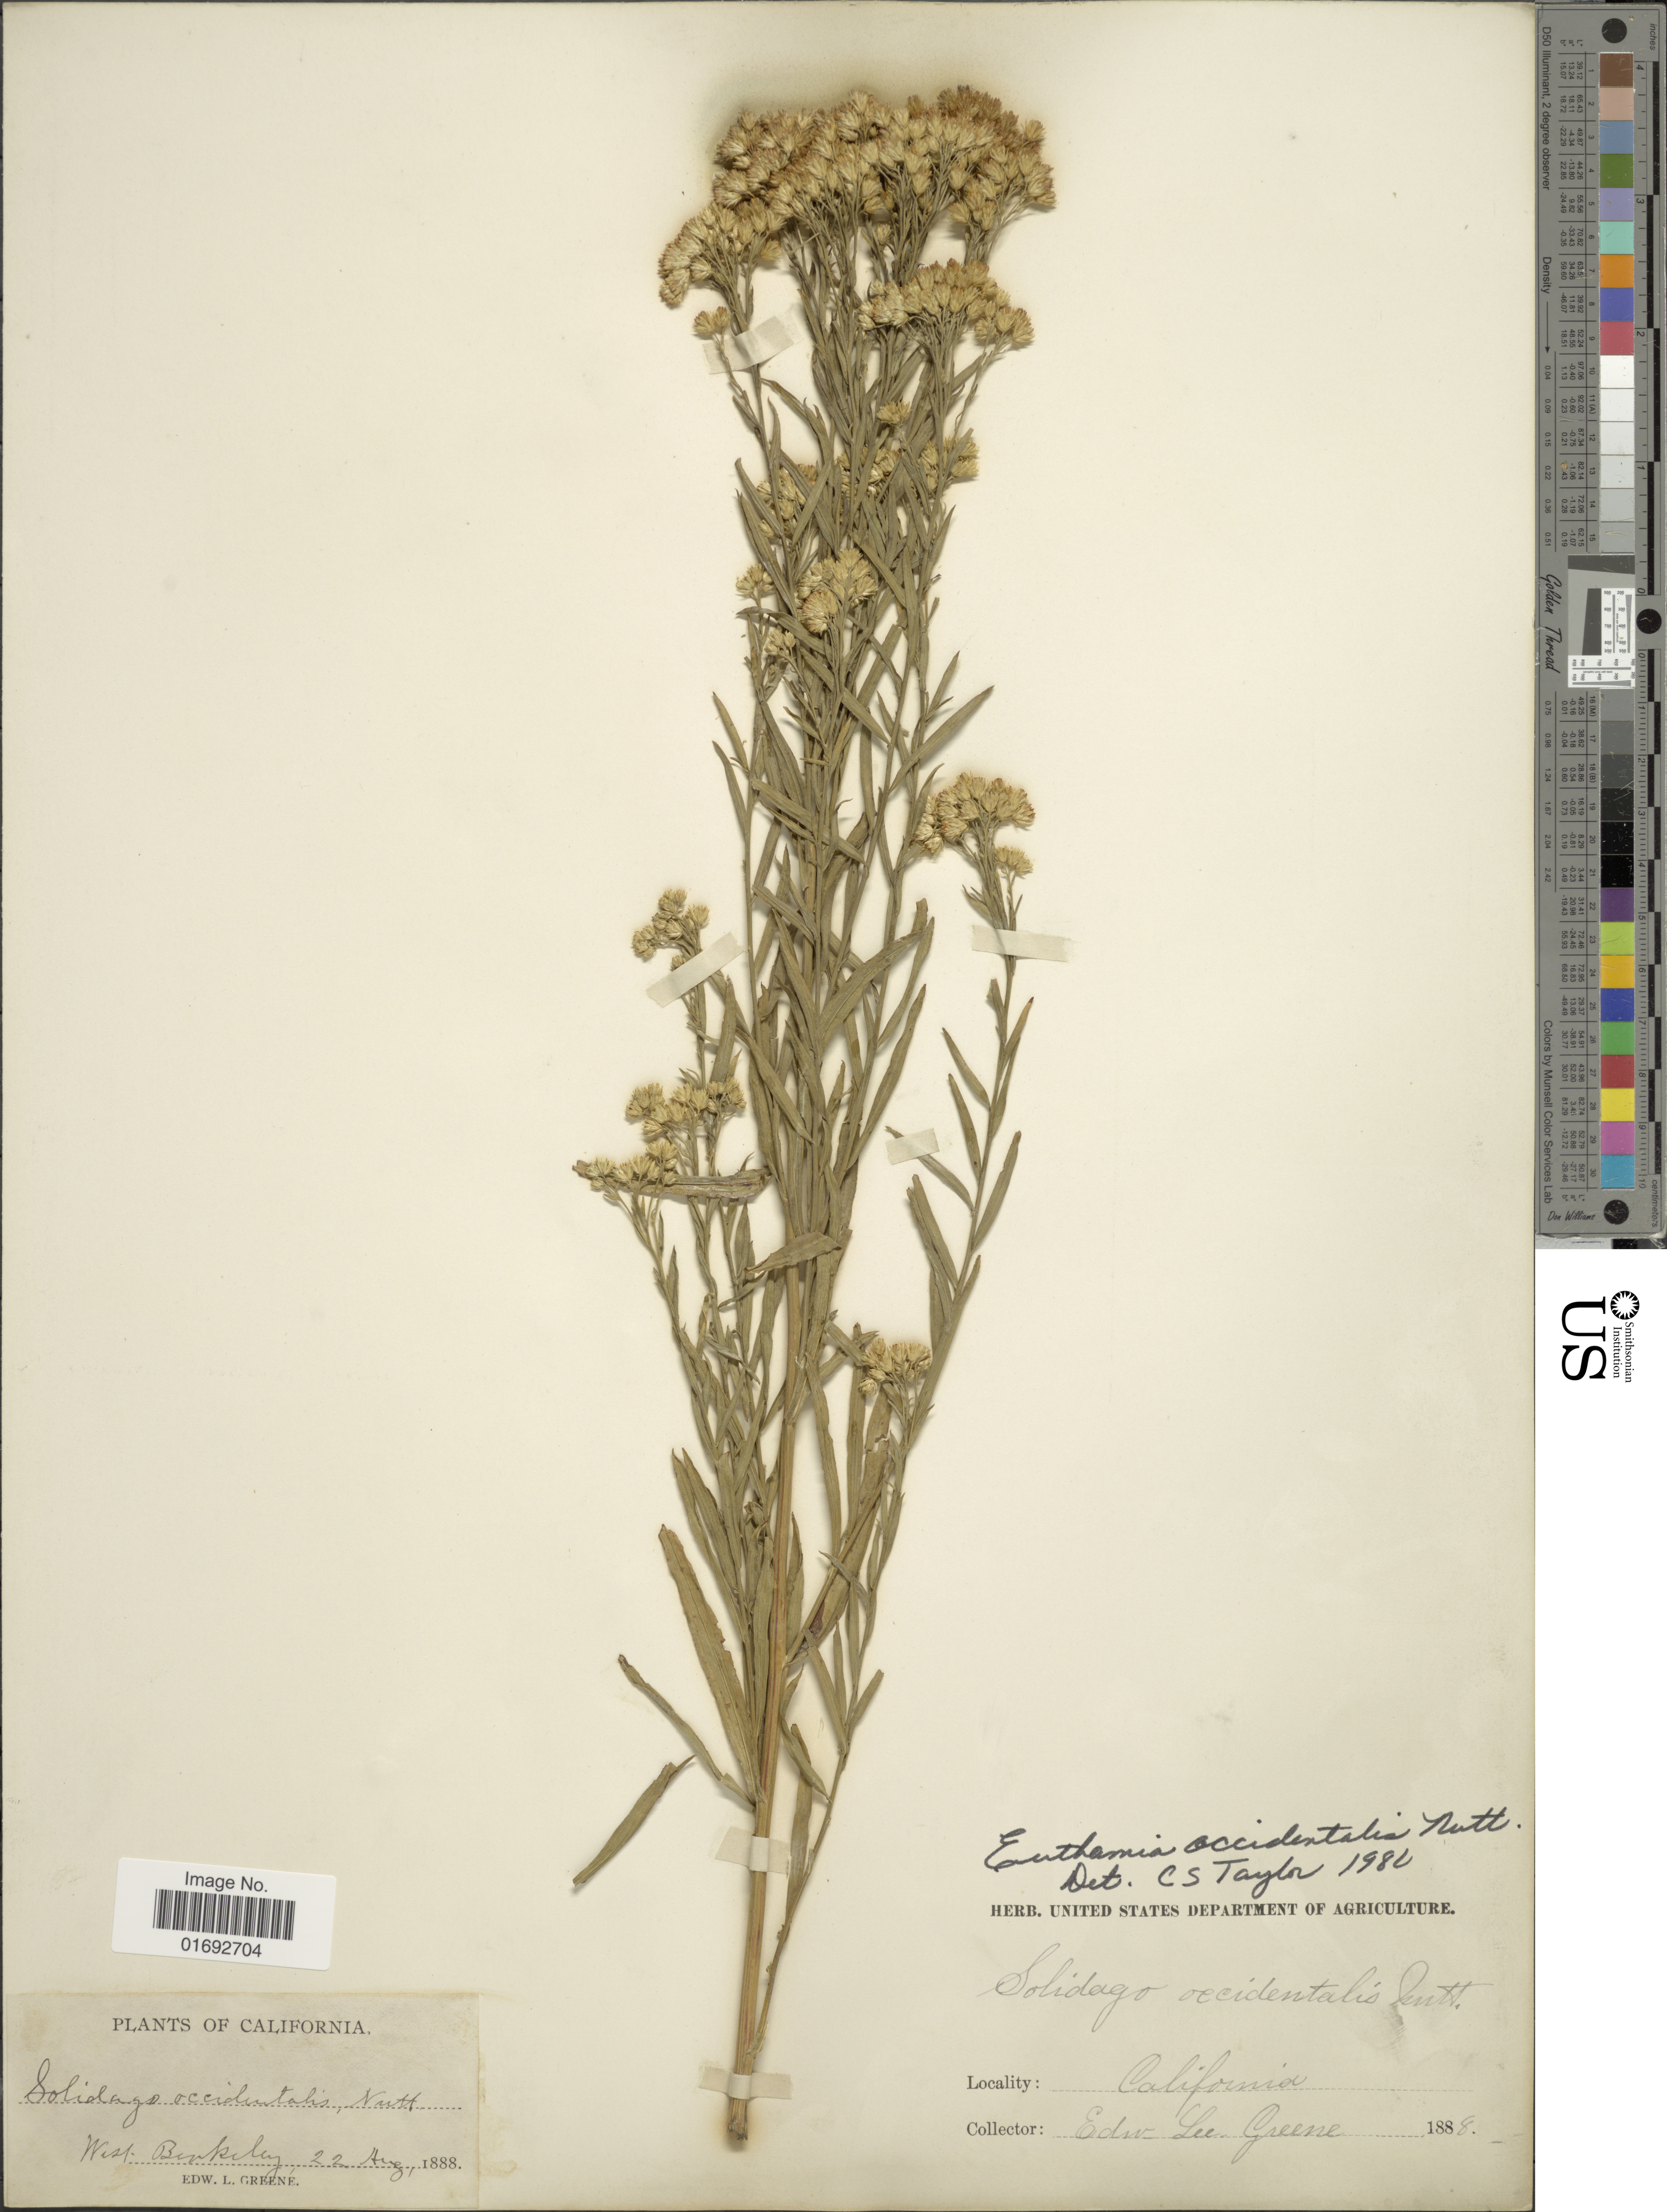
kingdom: Plantae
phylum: Tracheophyta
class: Magnoliopsida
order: Asterales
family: Asteraceae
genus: Euthamia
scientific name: Euthamia occidentalis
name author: Nutt.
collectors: E. L. Greene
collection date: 1888-08-22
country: United States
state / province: California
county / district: Alameda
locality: West Berkeley